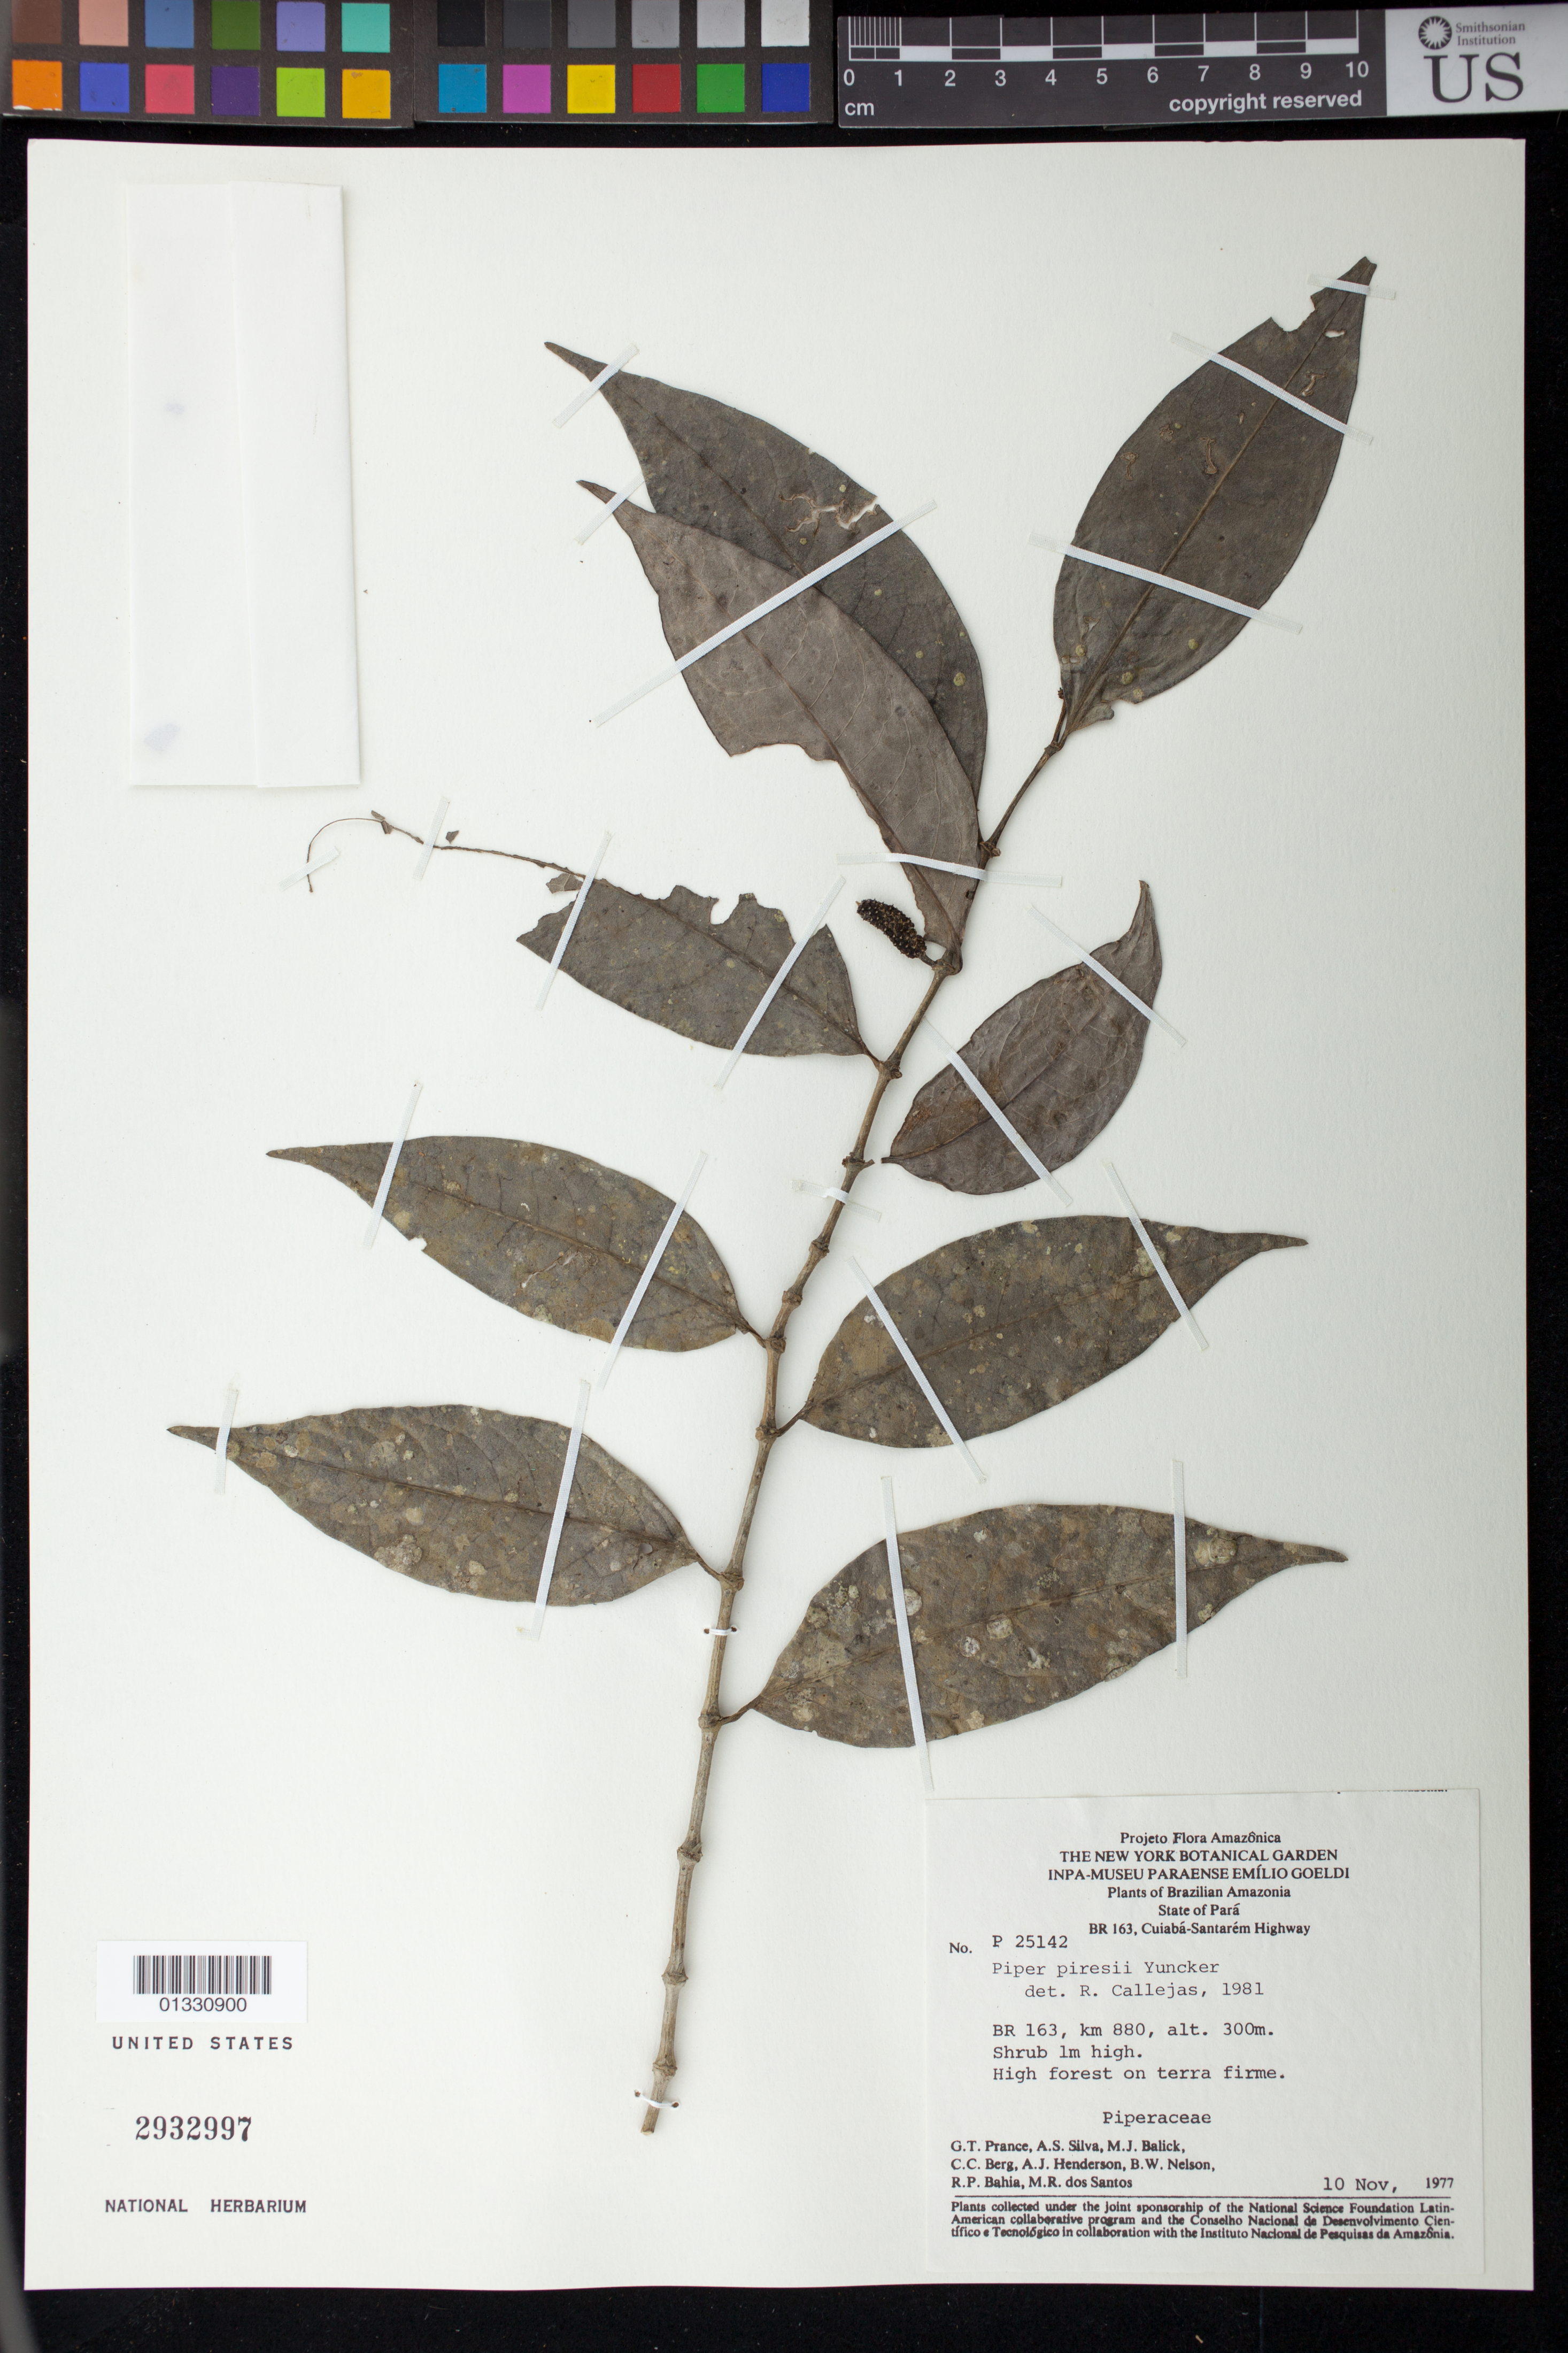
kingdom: Plantae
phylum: Tracheophyta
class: Magnoliopsida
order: Piperales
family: Piperaceae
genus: Piper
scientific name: Piper piresii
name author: Yunck.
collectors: G. T. Prance et al.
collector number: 25142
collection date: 1977-11-10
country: Brazil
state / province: Pará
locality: BR 163, km 880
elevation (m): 300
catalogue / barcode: US 2932997